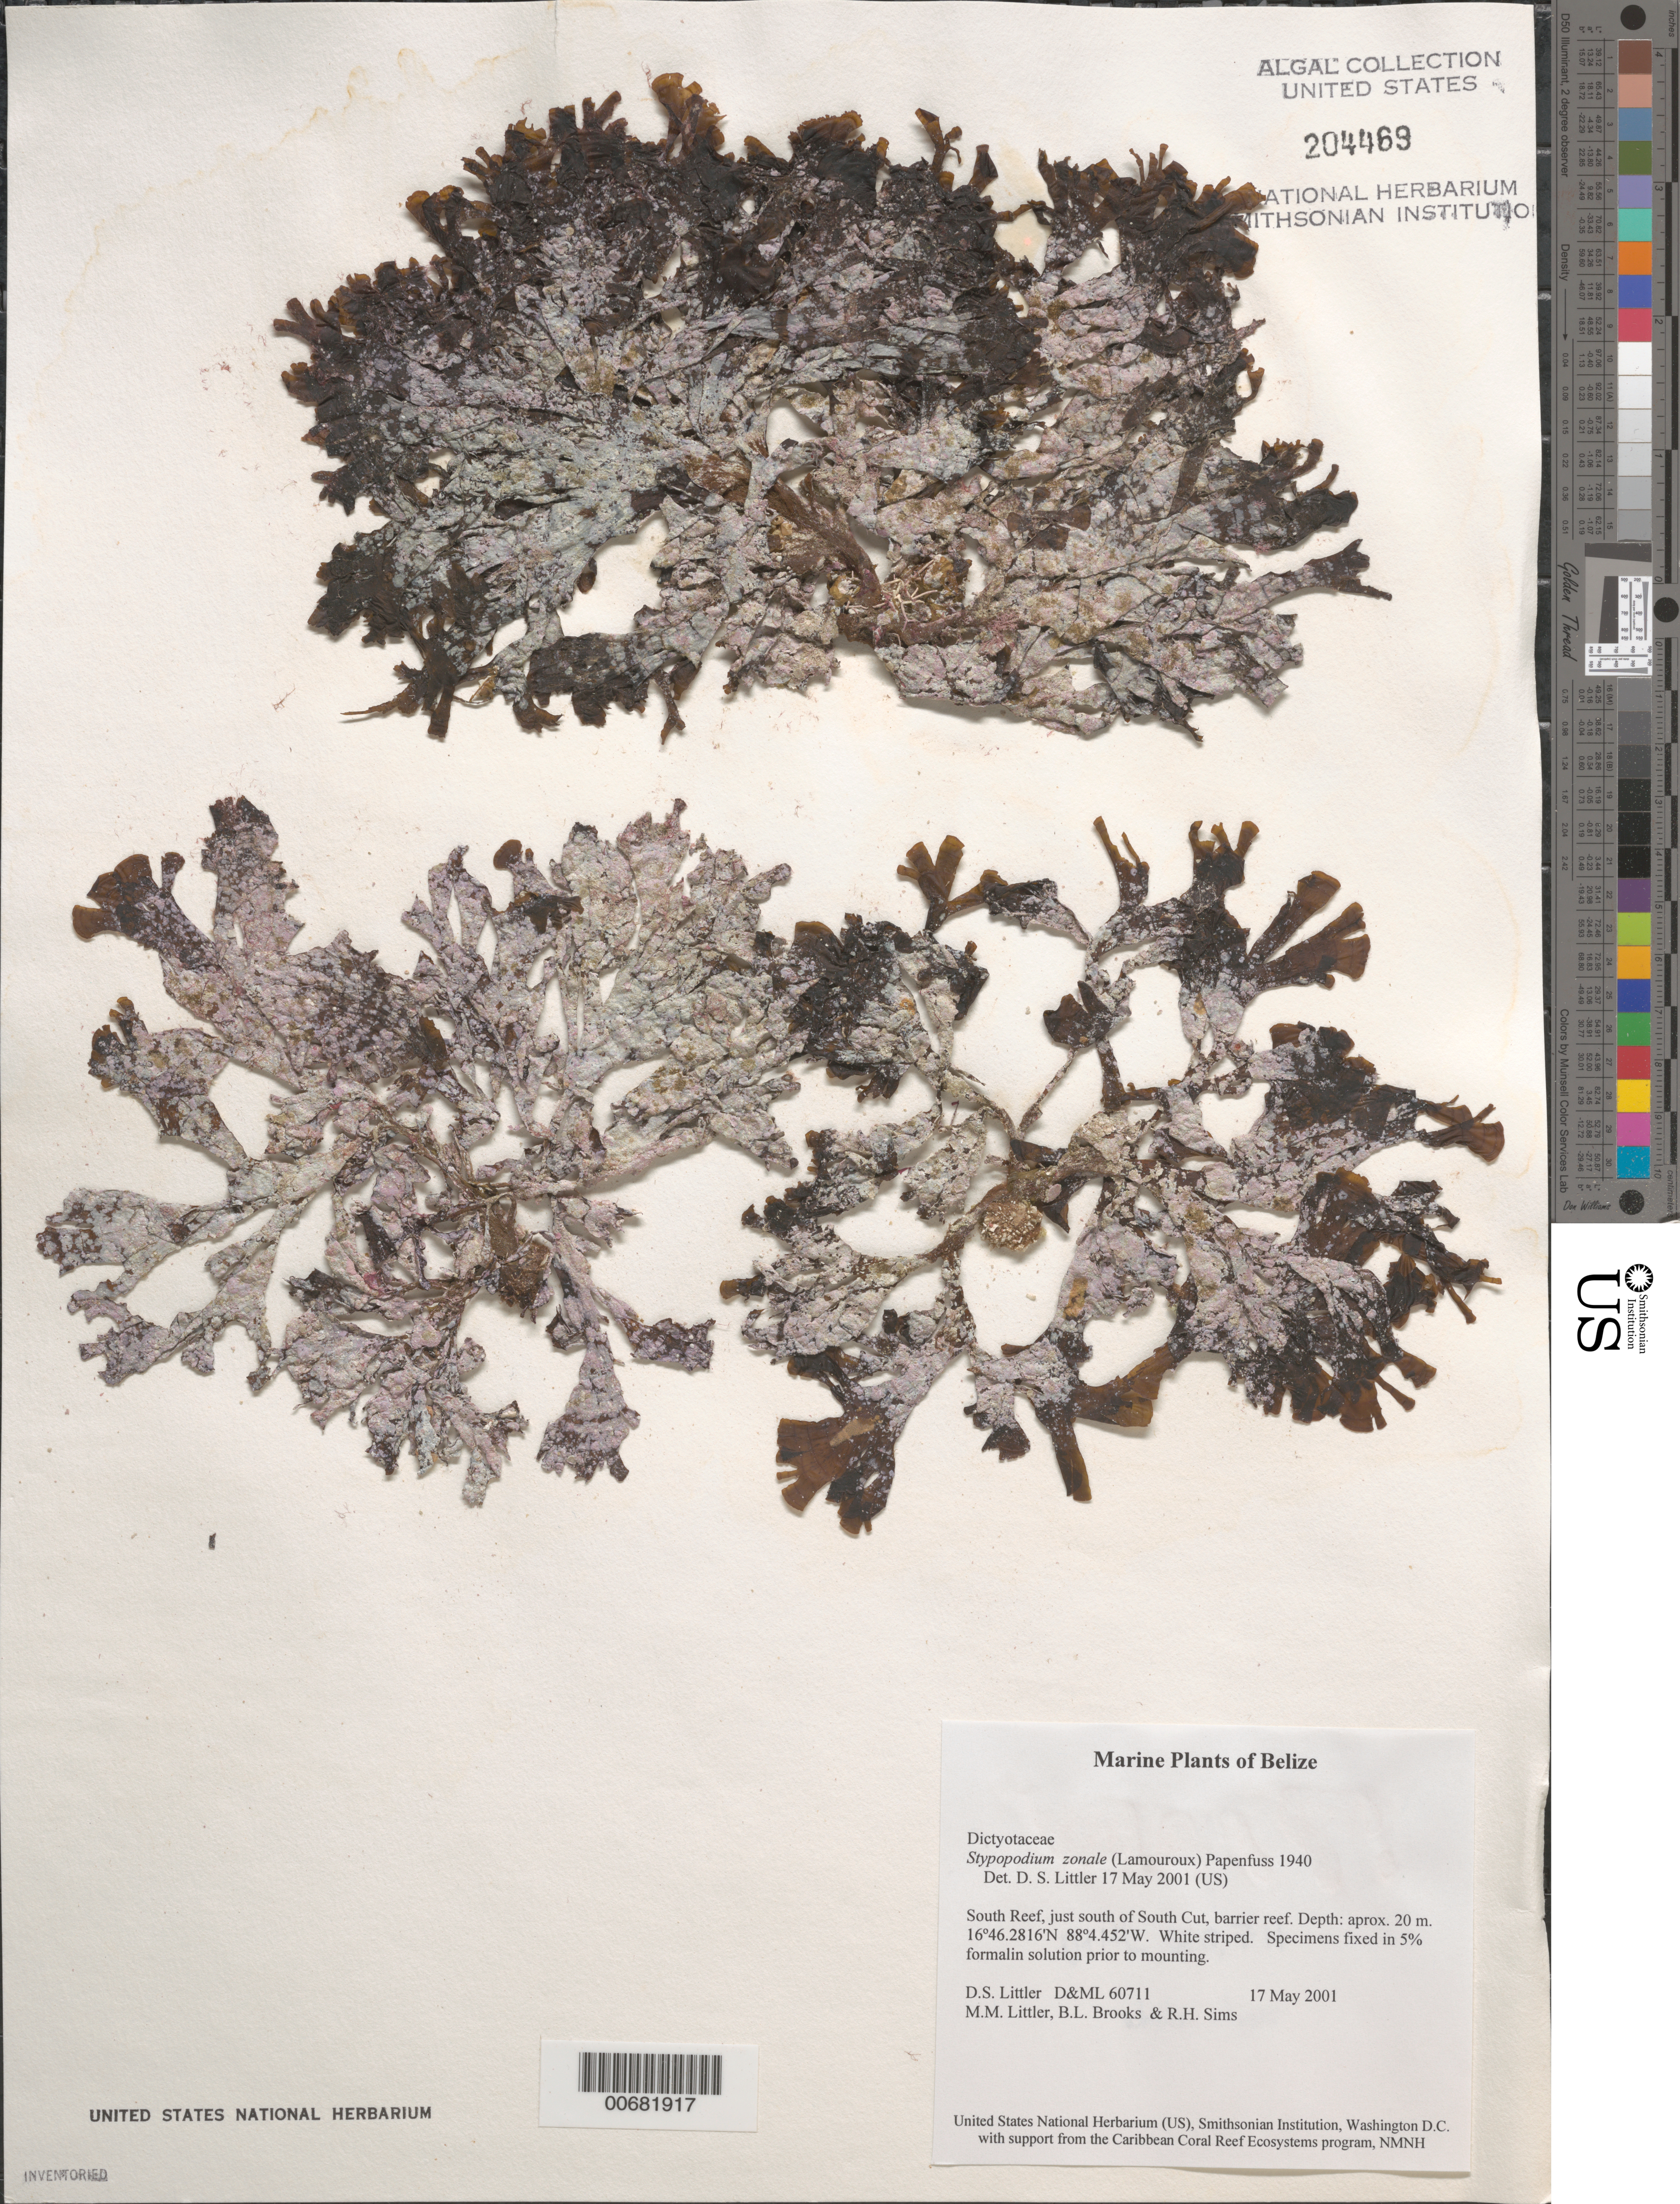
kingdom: Chromista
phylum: Ochrophyta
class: Phaeophyceae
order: Dictyotales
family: Dictyotaceae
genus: Stypopodium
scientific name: Stypopodium zonale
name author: (J.V.Lamouroux) Papenf.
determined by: Littler, D. S.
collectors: D. S. Littler, M. M. Littler, B. Brooks & R. H. Sims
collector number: D&ML 60711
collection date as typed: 17 May 2001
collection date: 2001-05-17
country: Belize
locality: South Reef, just south of South Cut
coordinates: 16 46.2816' N, 88 4.452' W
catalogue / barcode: US 204469